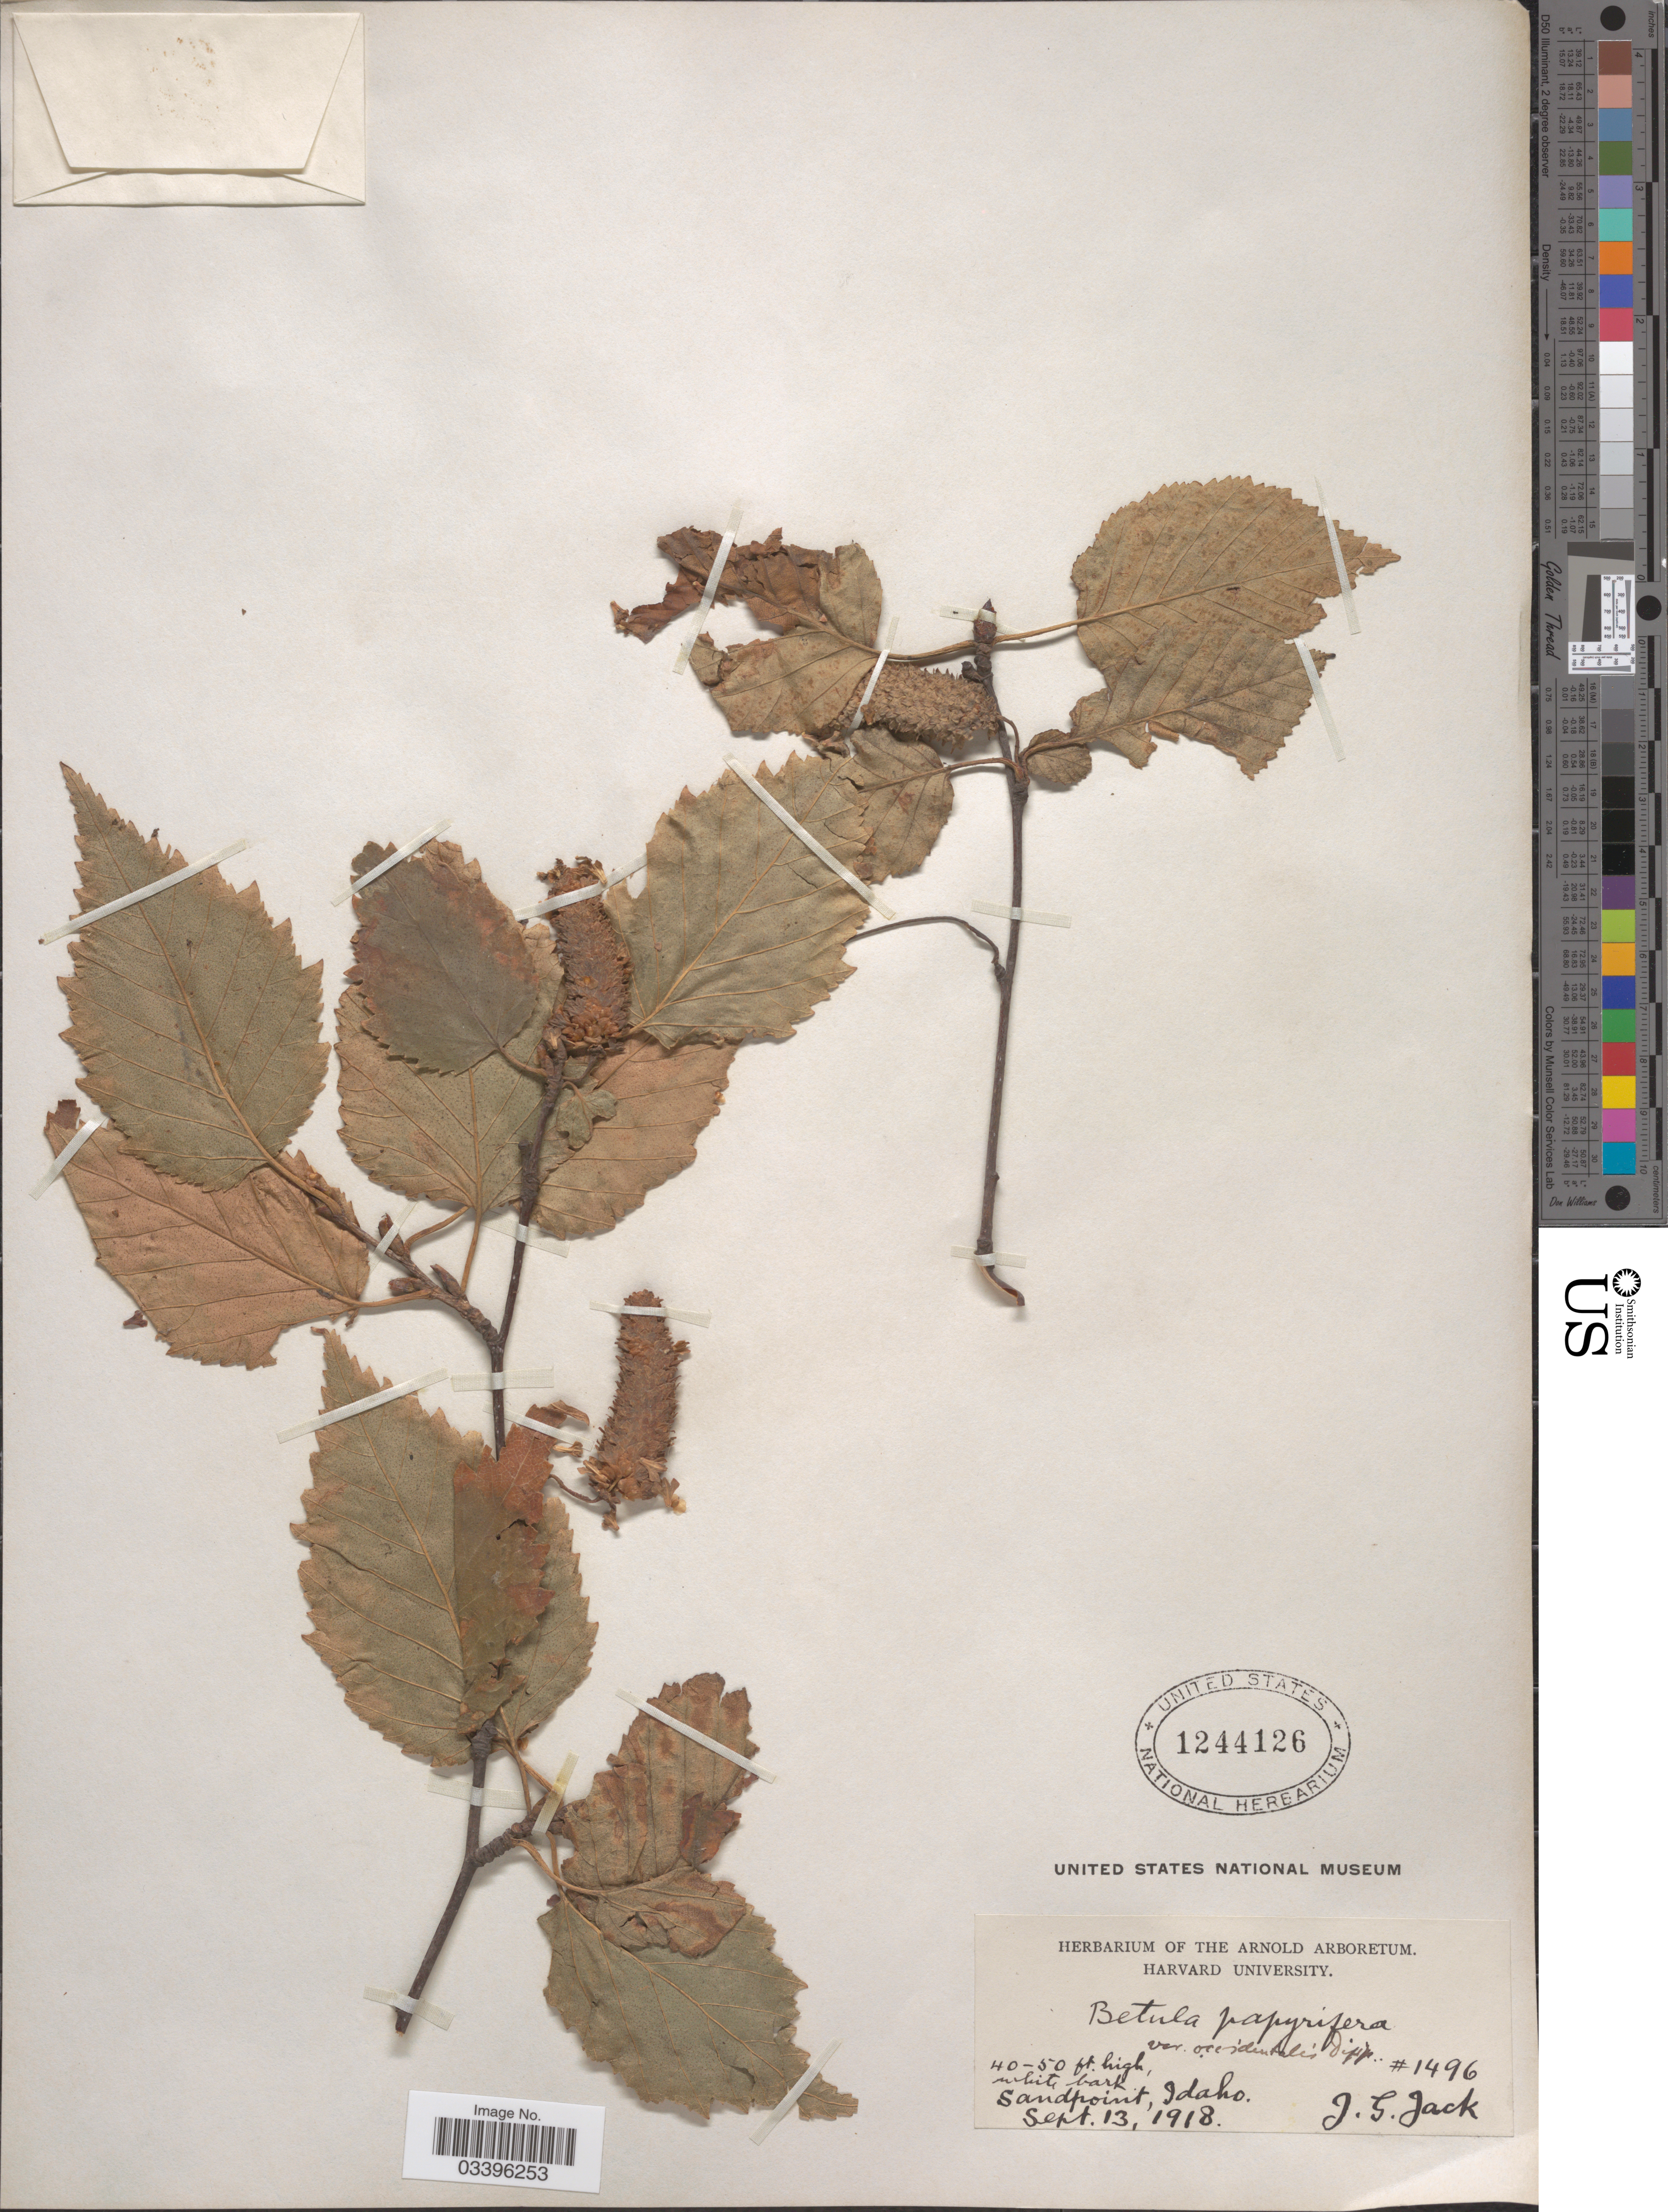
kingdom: Plantae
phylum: Tracheophyta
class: Magnoliopsida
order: Fagales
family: Betulaceae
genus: Betula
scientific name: Betula occidentalis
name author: Hook.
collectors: J. G. Jack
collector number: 1496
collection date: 1918-09-13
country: United States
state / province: Idaho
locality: Sandpoint.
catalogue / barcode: US 1244126